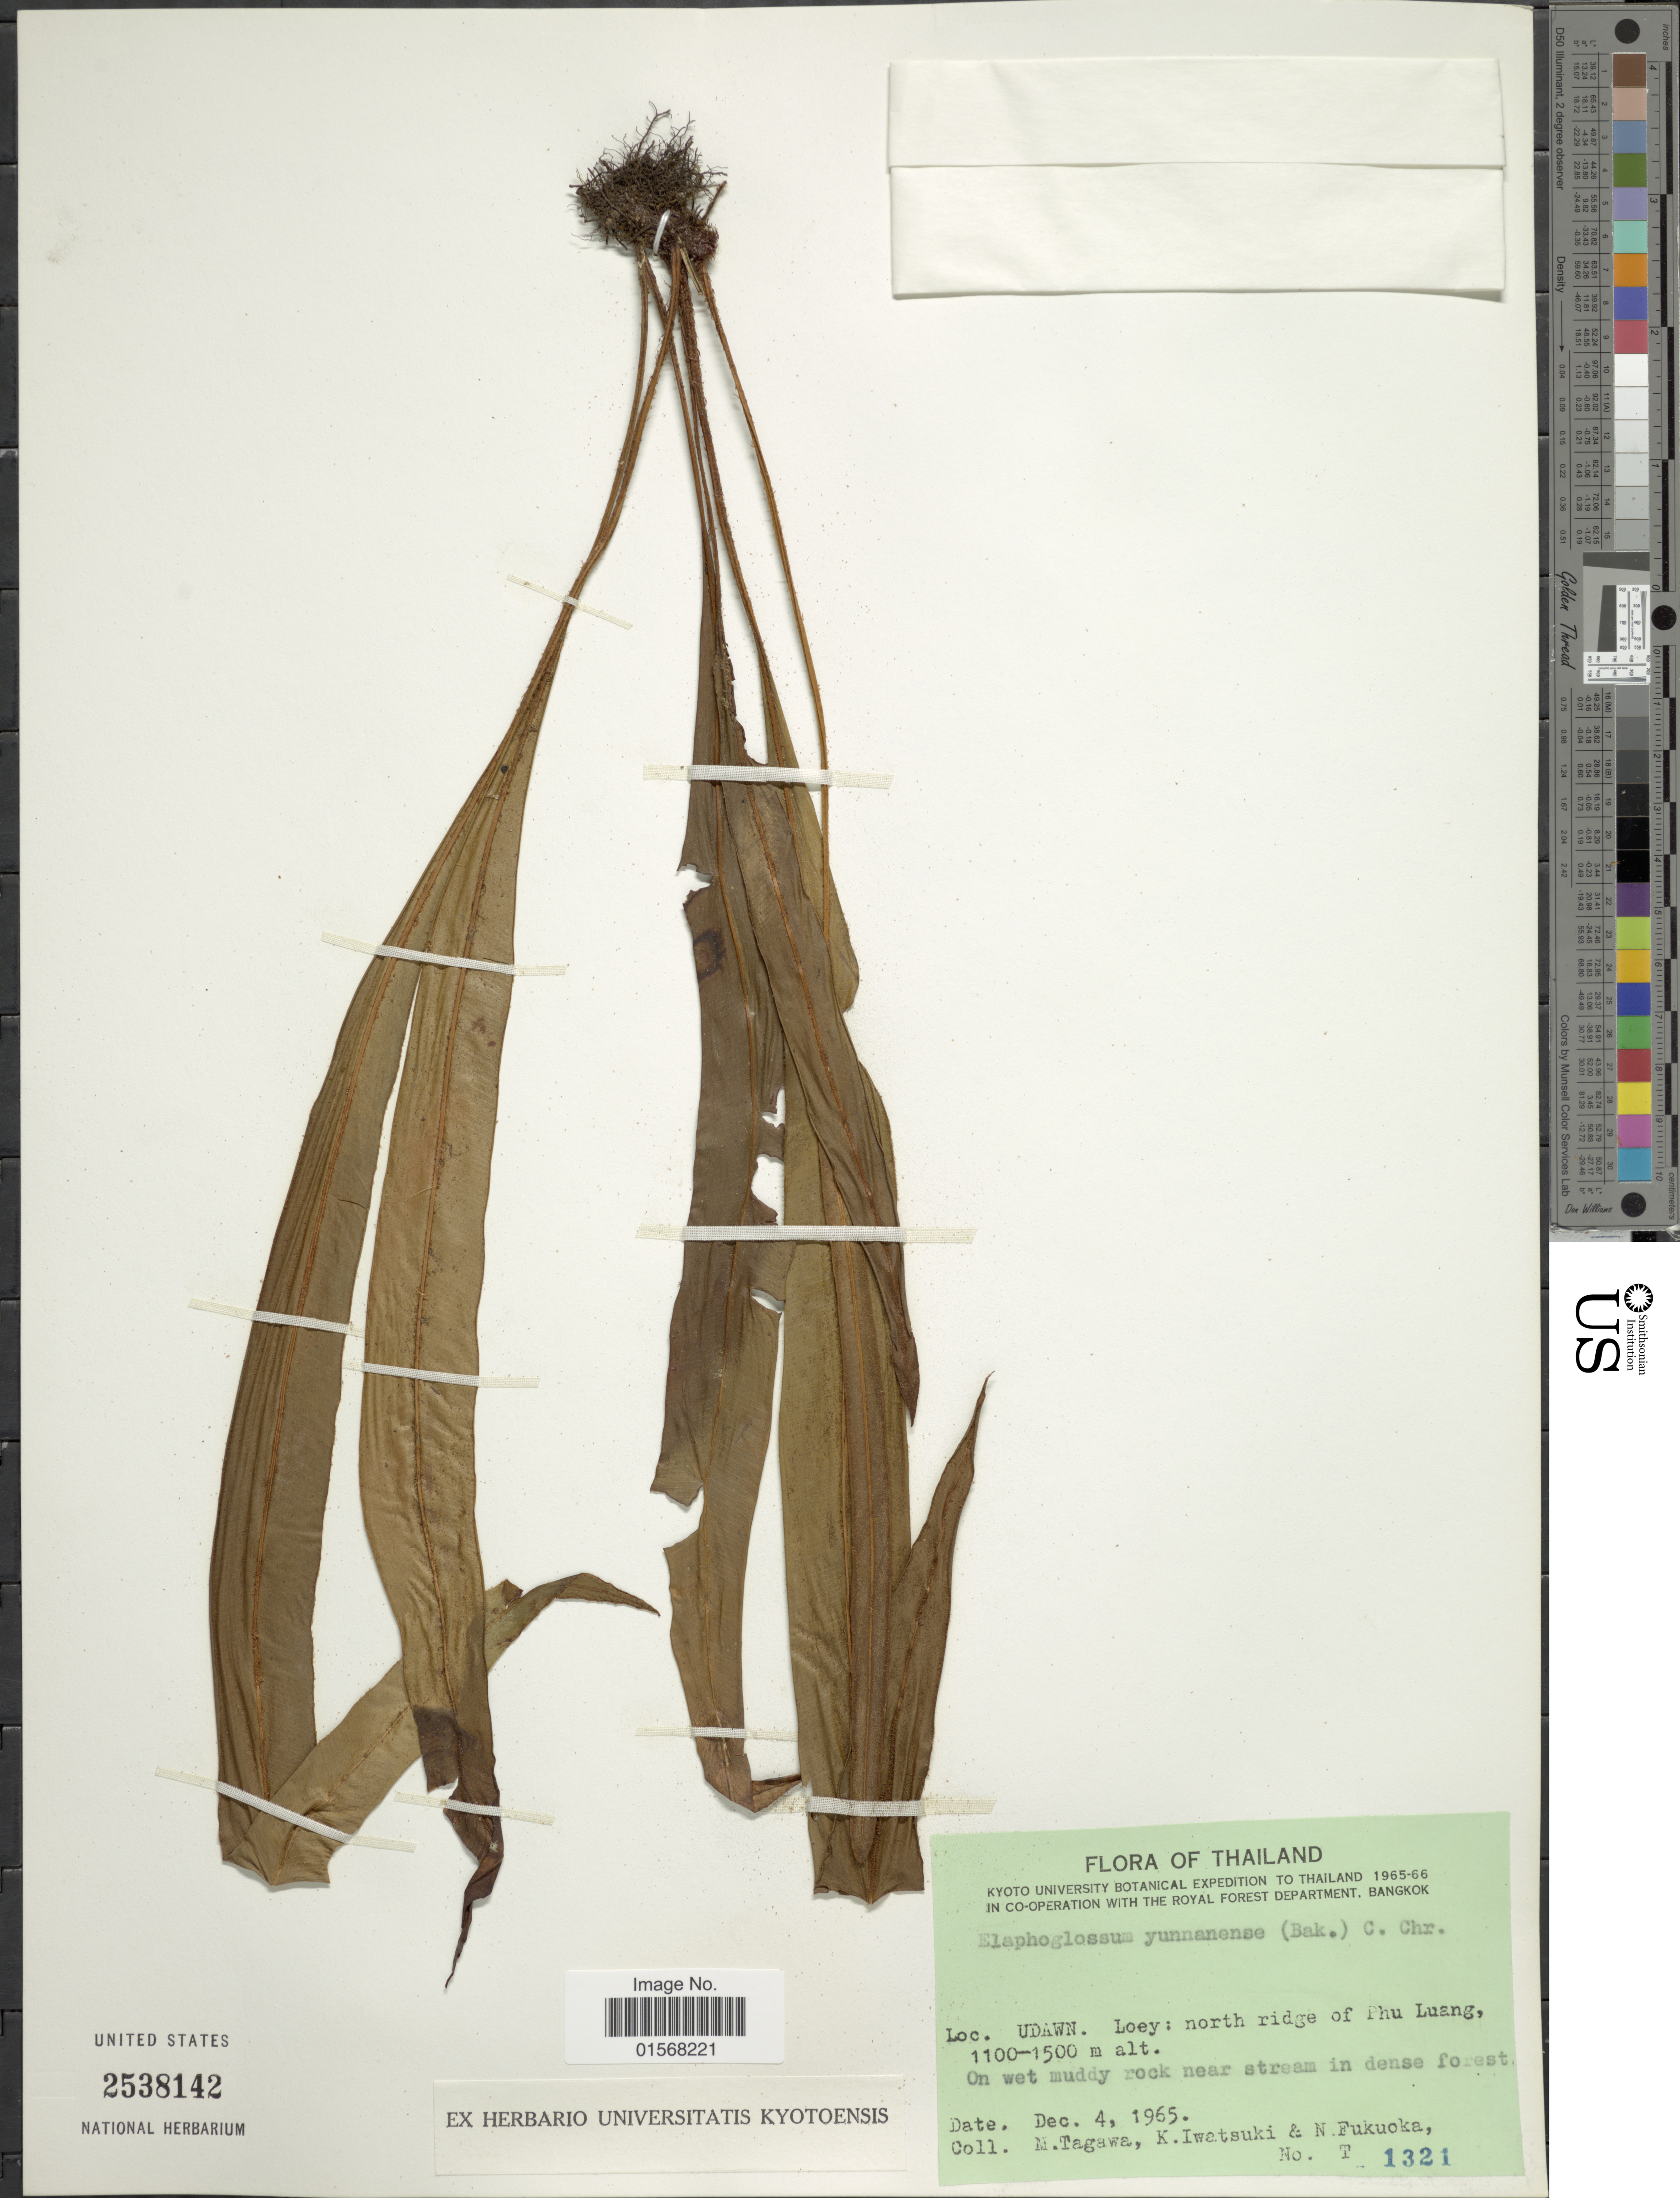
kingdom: Plantae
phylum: Tracheophyta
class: Polypodiopsida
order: Polypodiales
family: Dryopteridaceae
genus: Elaphoglossum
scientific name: Elaphoglossum stelligerum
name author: (Wall. ex Baker) T. Moore ex Alston & Bonner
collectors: M. Tagawa, K. Iwatsuki & N. Fukuoka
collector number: T1321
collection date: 1965-12-04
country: Thailand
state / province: Loei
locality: Udwan, Loey: north ridge of Phu Luang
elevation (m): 1100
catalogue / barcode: US 2538142